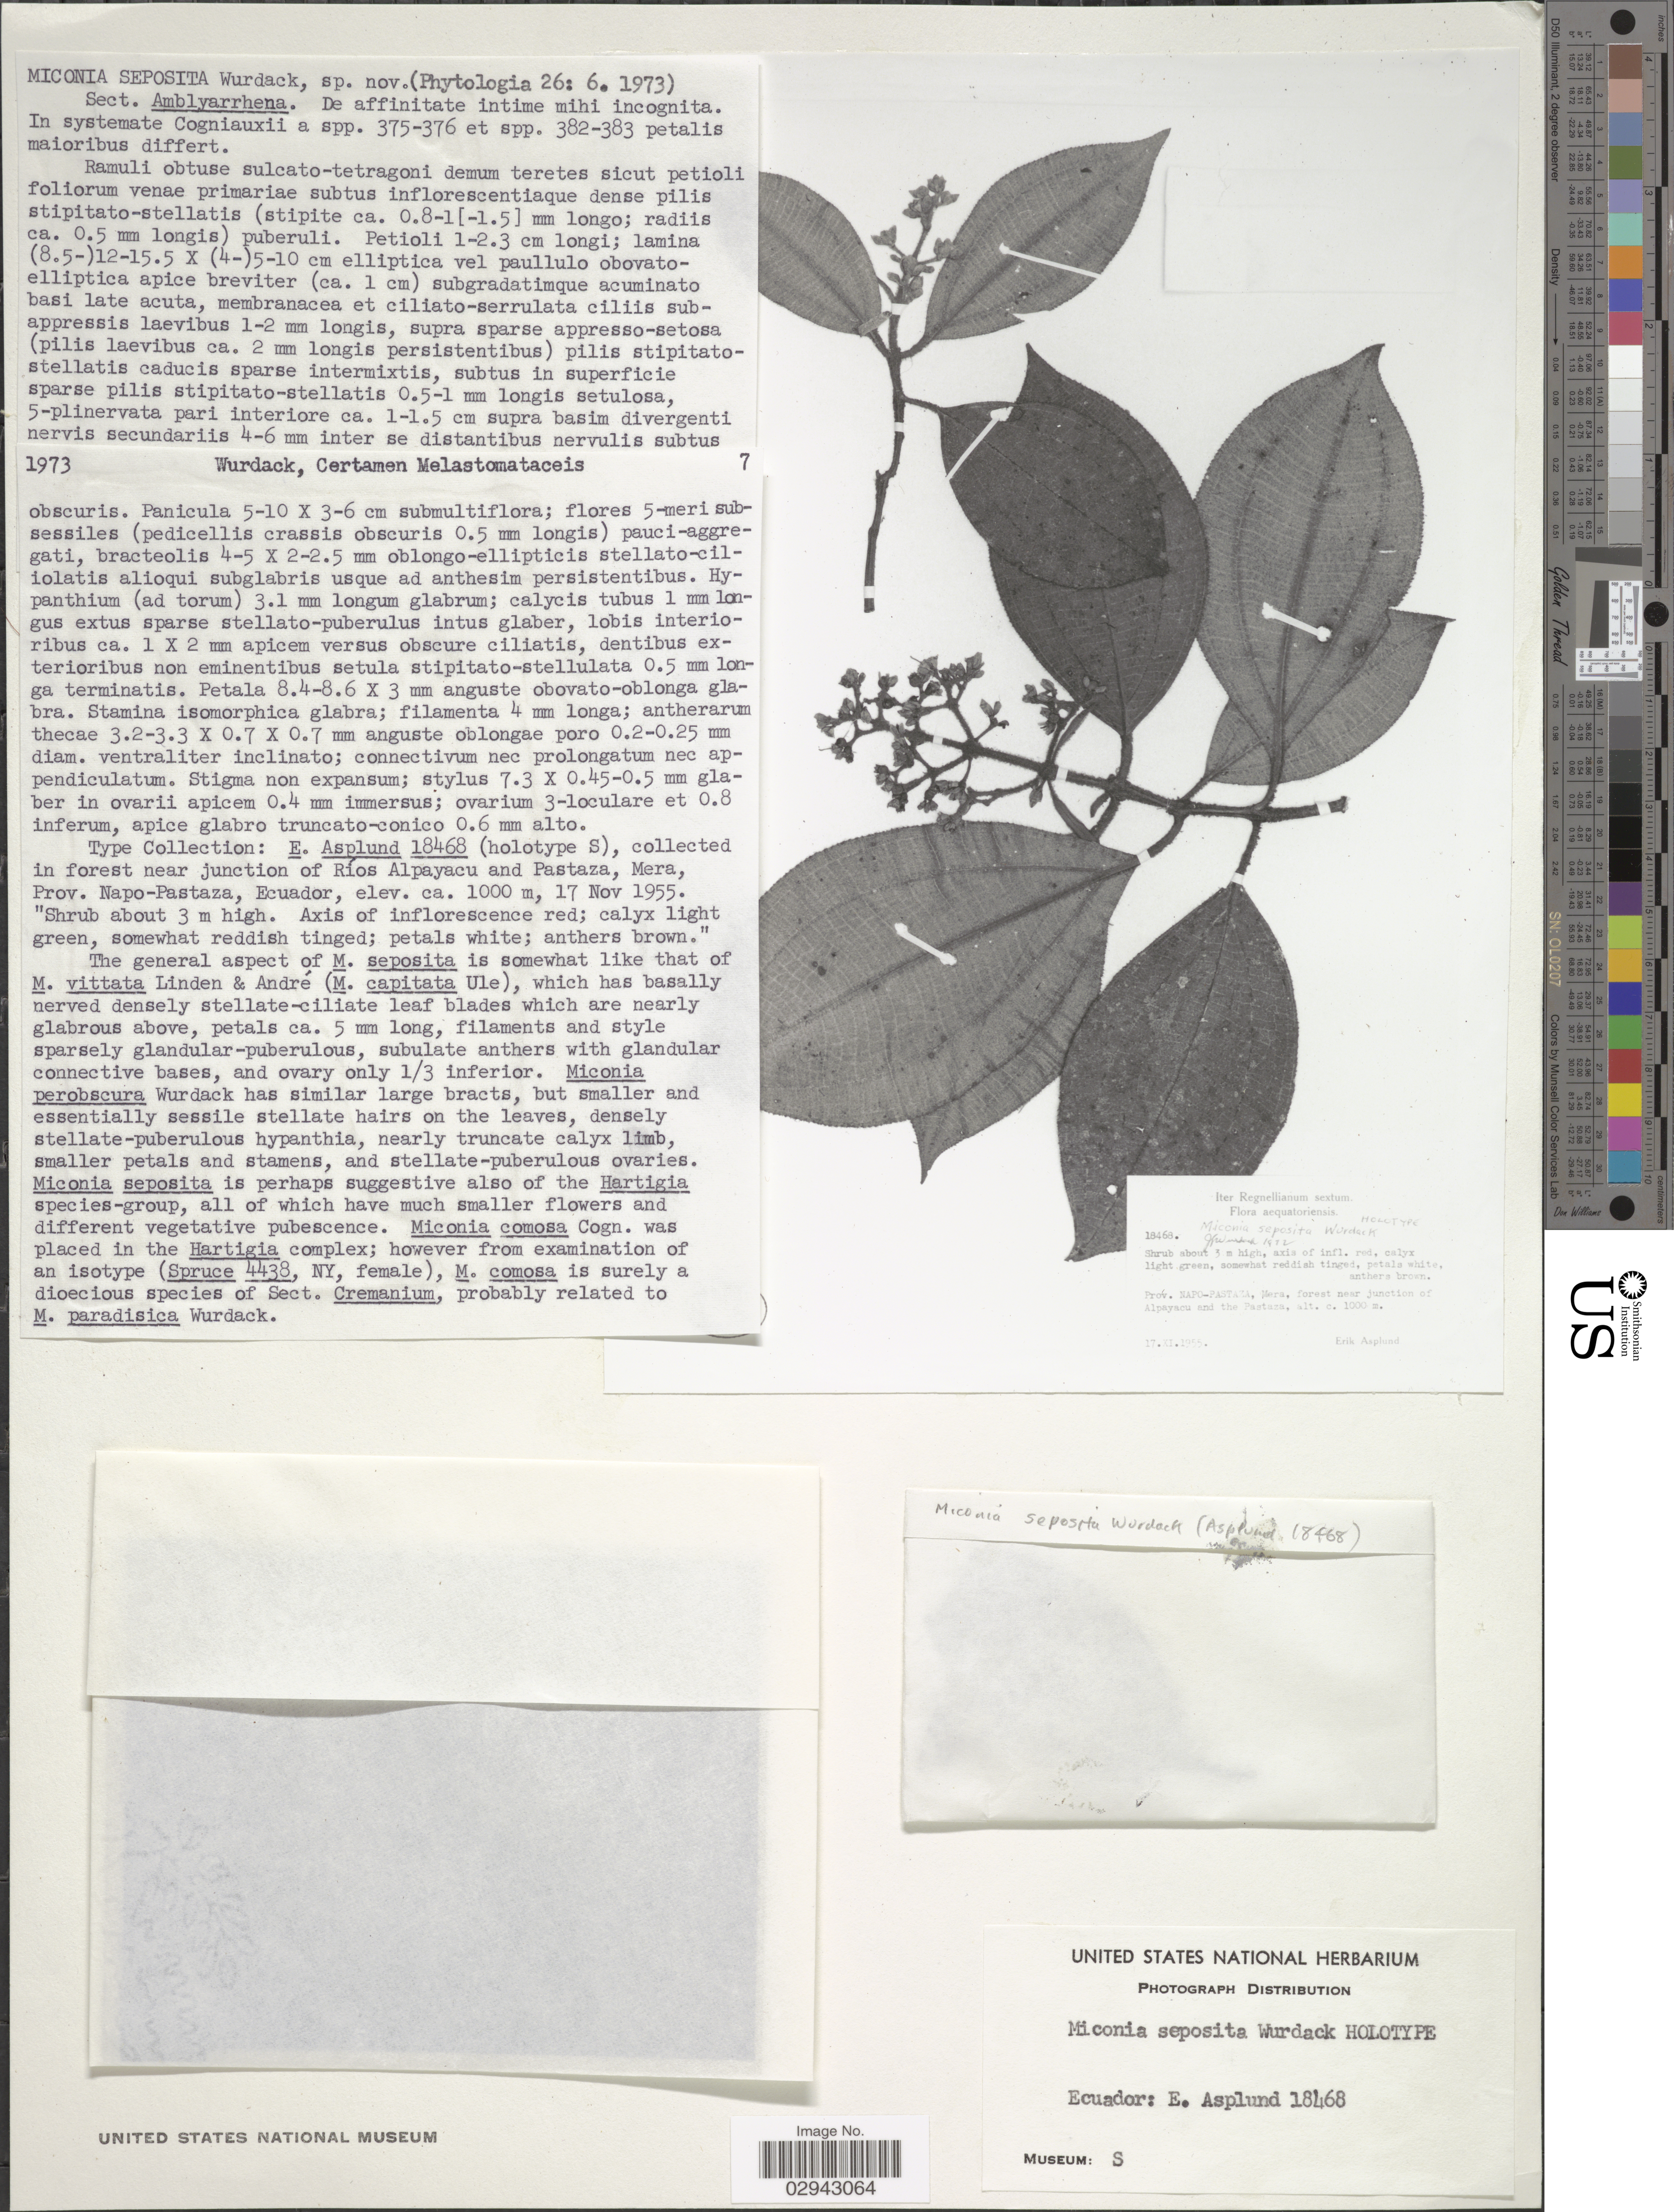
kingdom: Plantae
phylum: Tracheophyta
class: Magnoliopsida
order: Myrtales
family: Melastomataceae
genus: Miconia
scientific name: Miconia seposita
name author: Wurdack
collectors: E. Asplund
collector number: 18468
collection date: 1955-11-17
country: Ecuador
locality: Próv. Napo-Pastaza, Mera, forest near junction of Ríos Alpayacu and the Pastaza.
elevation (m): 1000